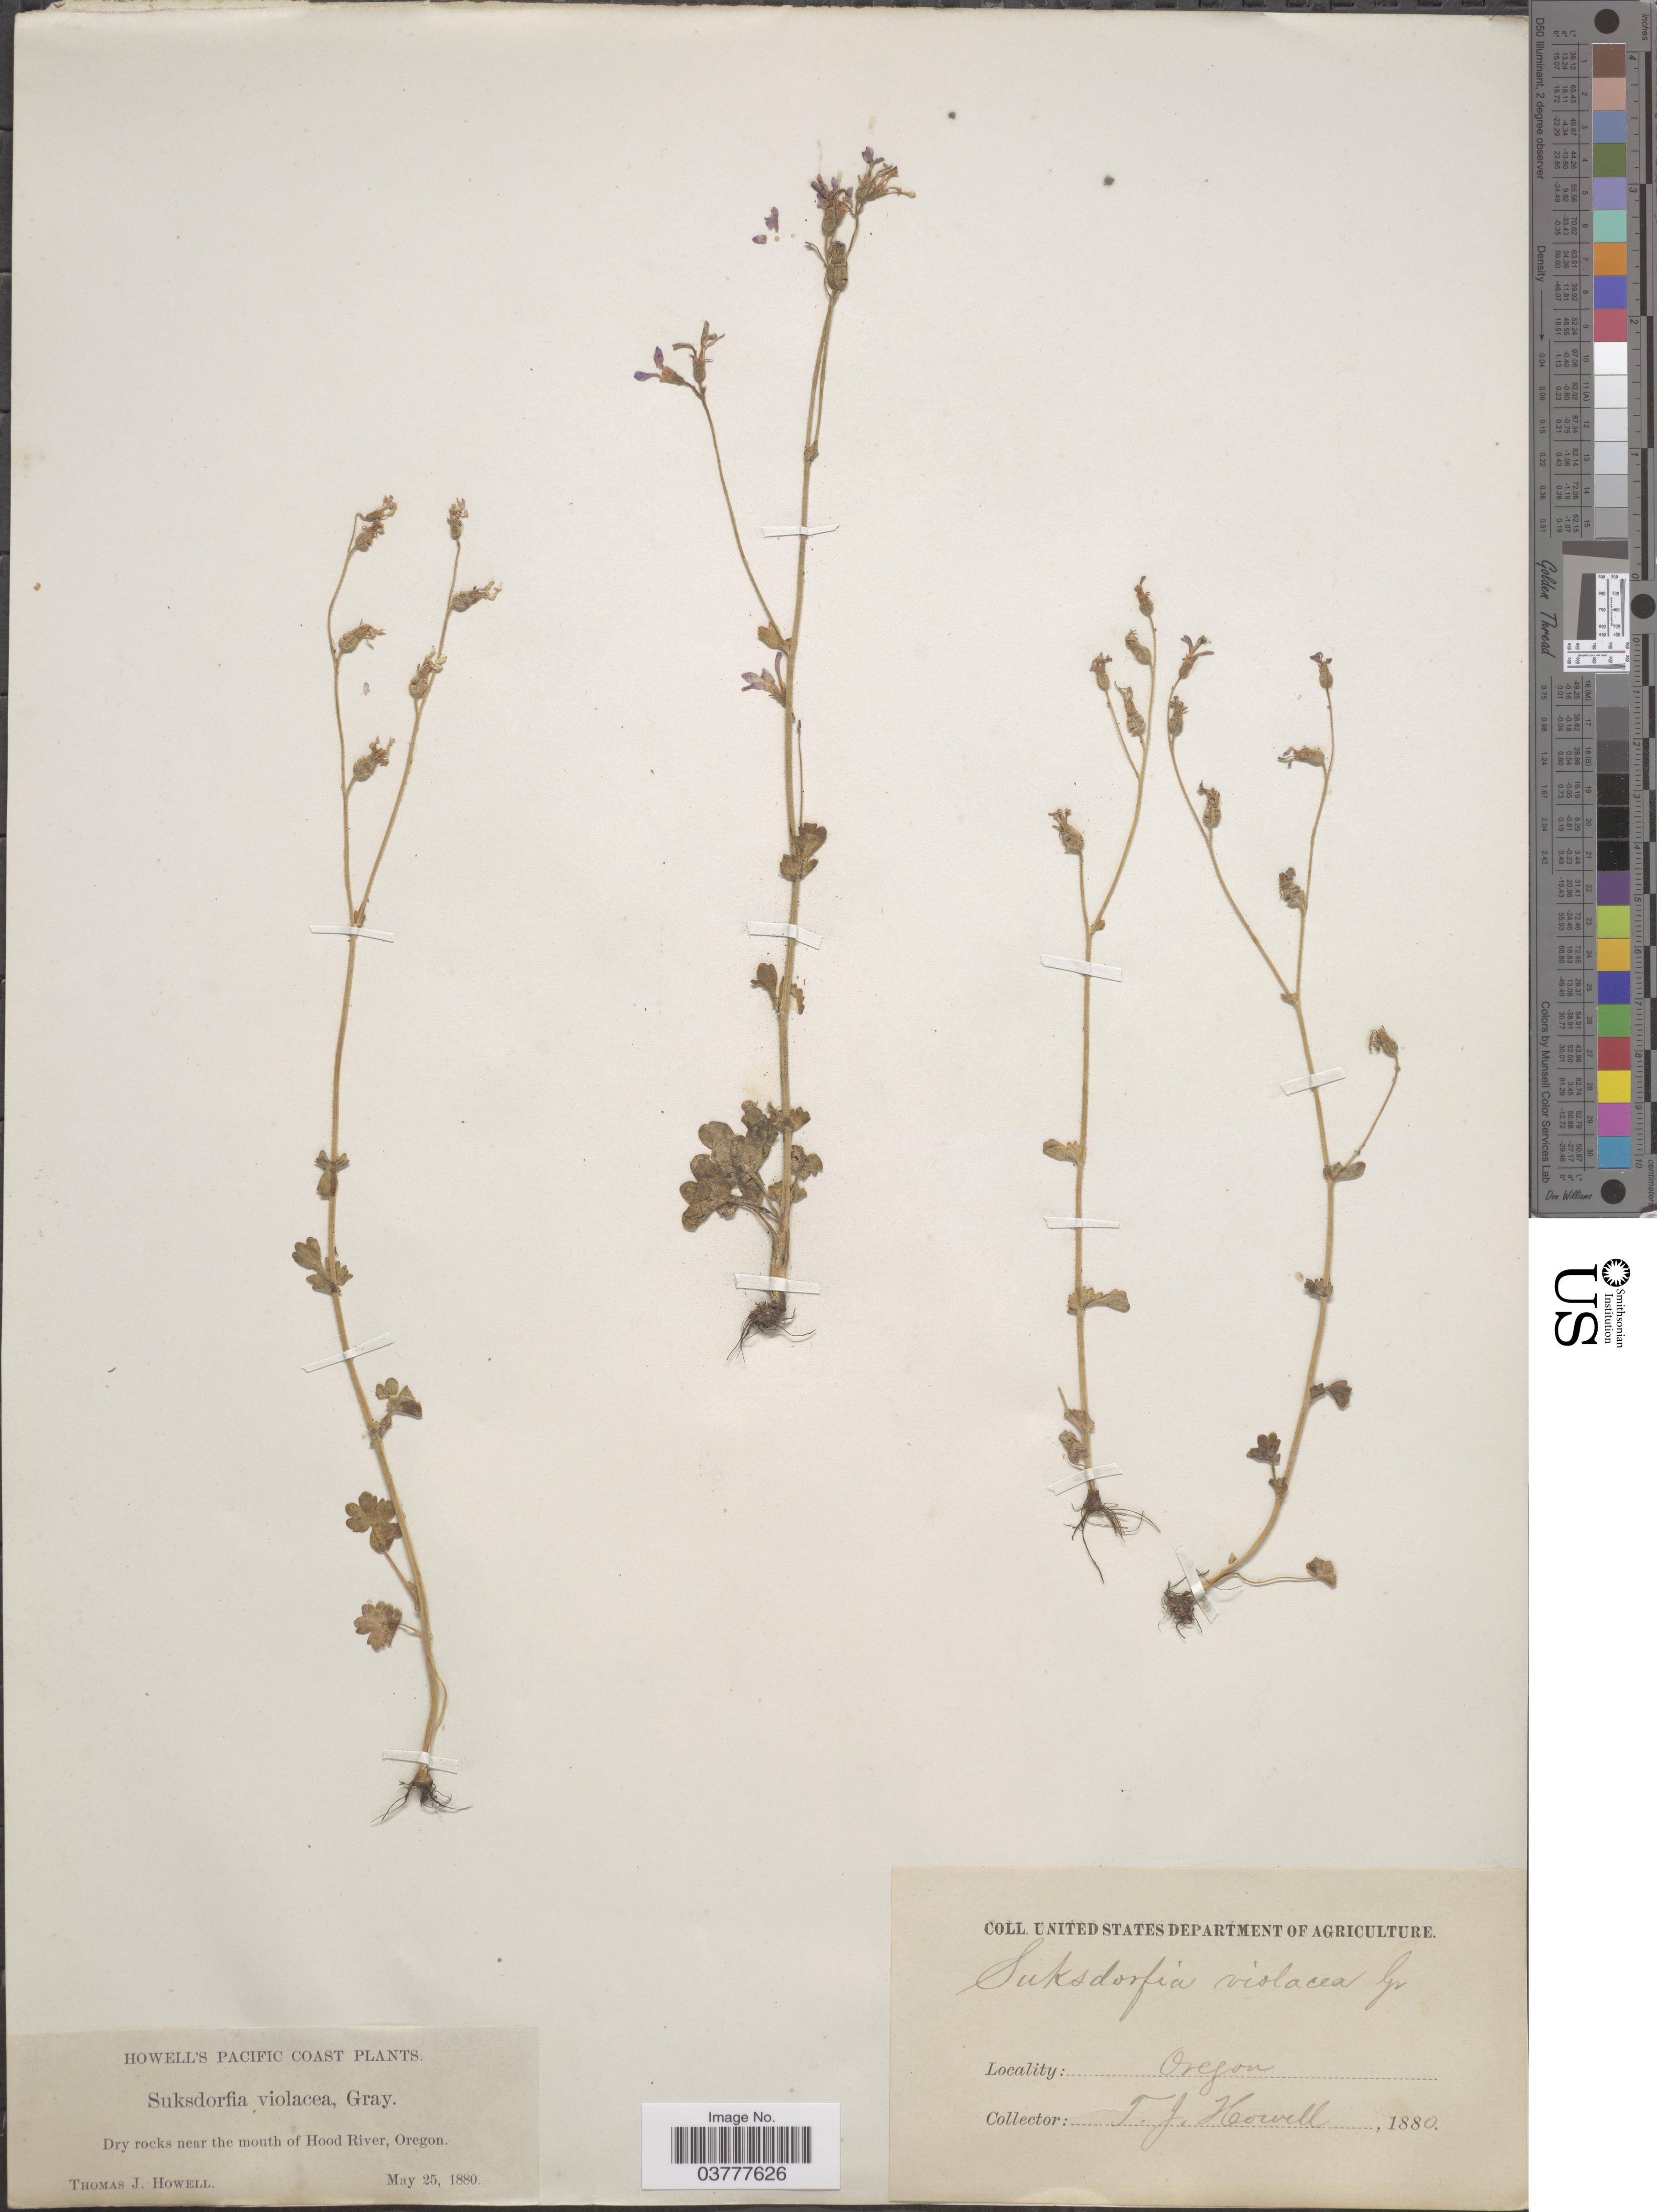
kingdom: Plantae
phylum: Tracheophyta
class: Magnoliopsida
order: Saxifragales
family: Saxifragaceae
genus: Suksdorfia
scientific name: Suksdorfia violacea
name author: A. Gray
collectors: T. J. Howell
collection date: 1880-05-25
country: United States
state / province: Oregon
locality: Pacific Coast. Dry rocks near the mouth of Hood River.